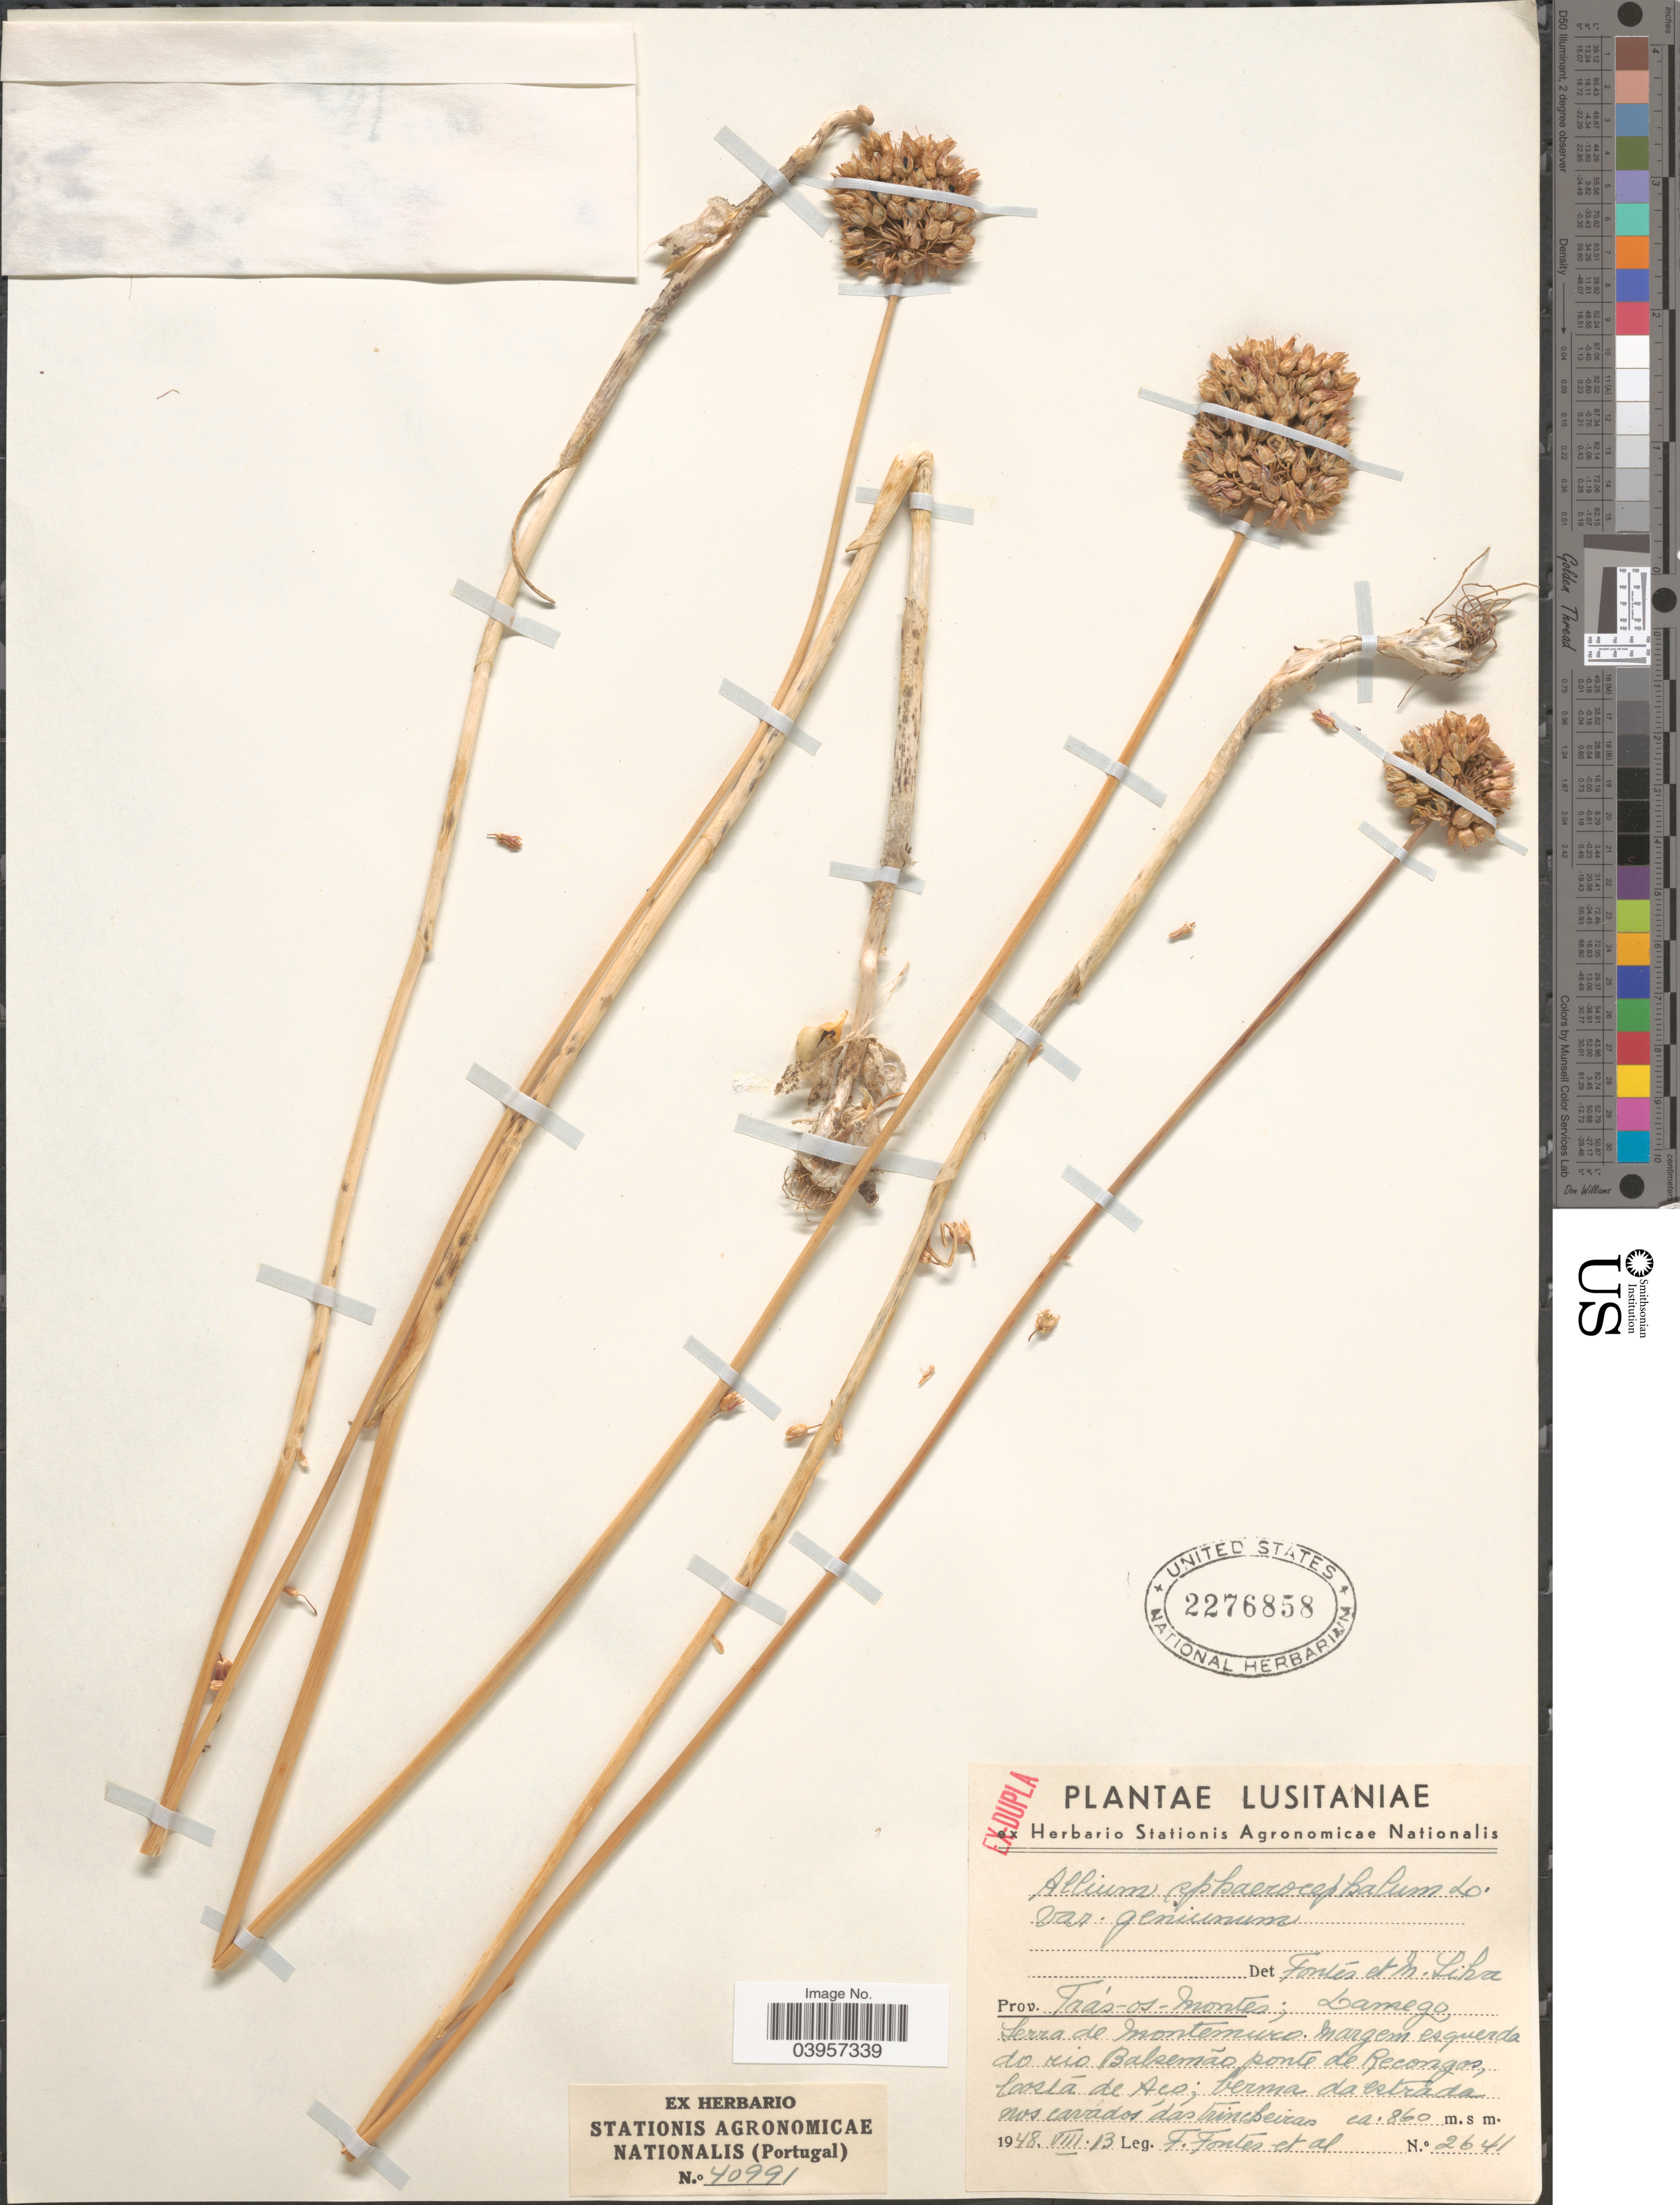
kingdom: Plantae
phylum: Tracheophyta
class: Liliopsida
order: Asparagales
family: Amaryllidaceae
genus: Allium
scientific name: Allium sphaerocephalum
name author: L.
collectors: Fontes, F. & et al.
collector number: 2641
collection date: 1948-08-13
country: Portugal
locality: Lusitaniae. Prov. Trás-os-montes; Lamego. Serra de montemúro. margem esquerda do rio Balsemão ponte de Recongos, Costa [interpreted] de Aco; berma da estrada nos cavados dás trinebeiras [interpreted].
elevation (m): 860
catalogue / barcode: US 2276858